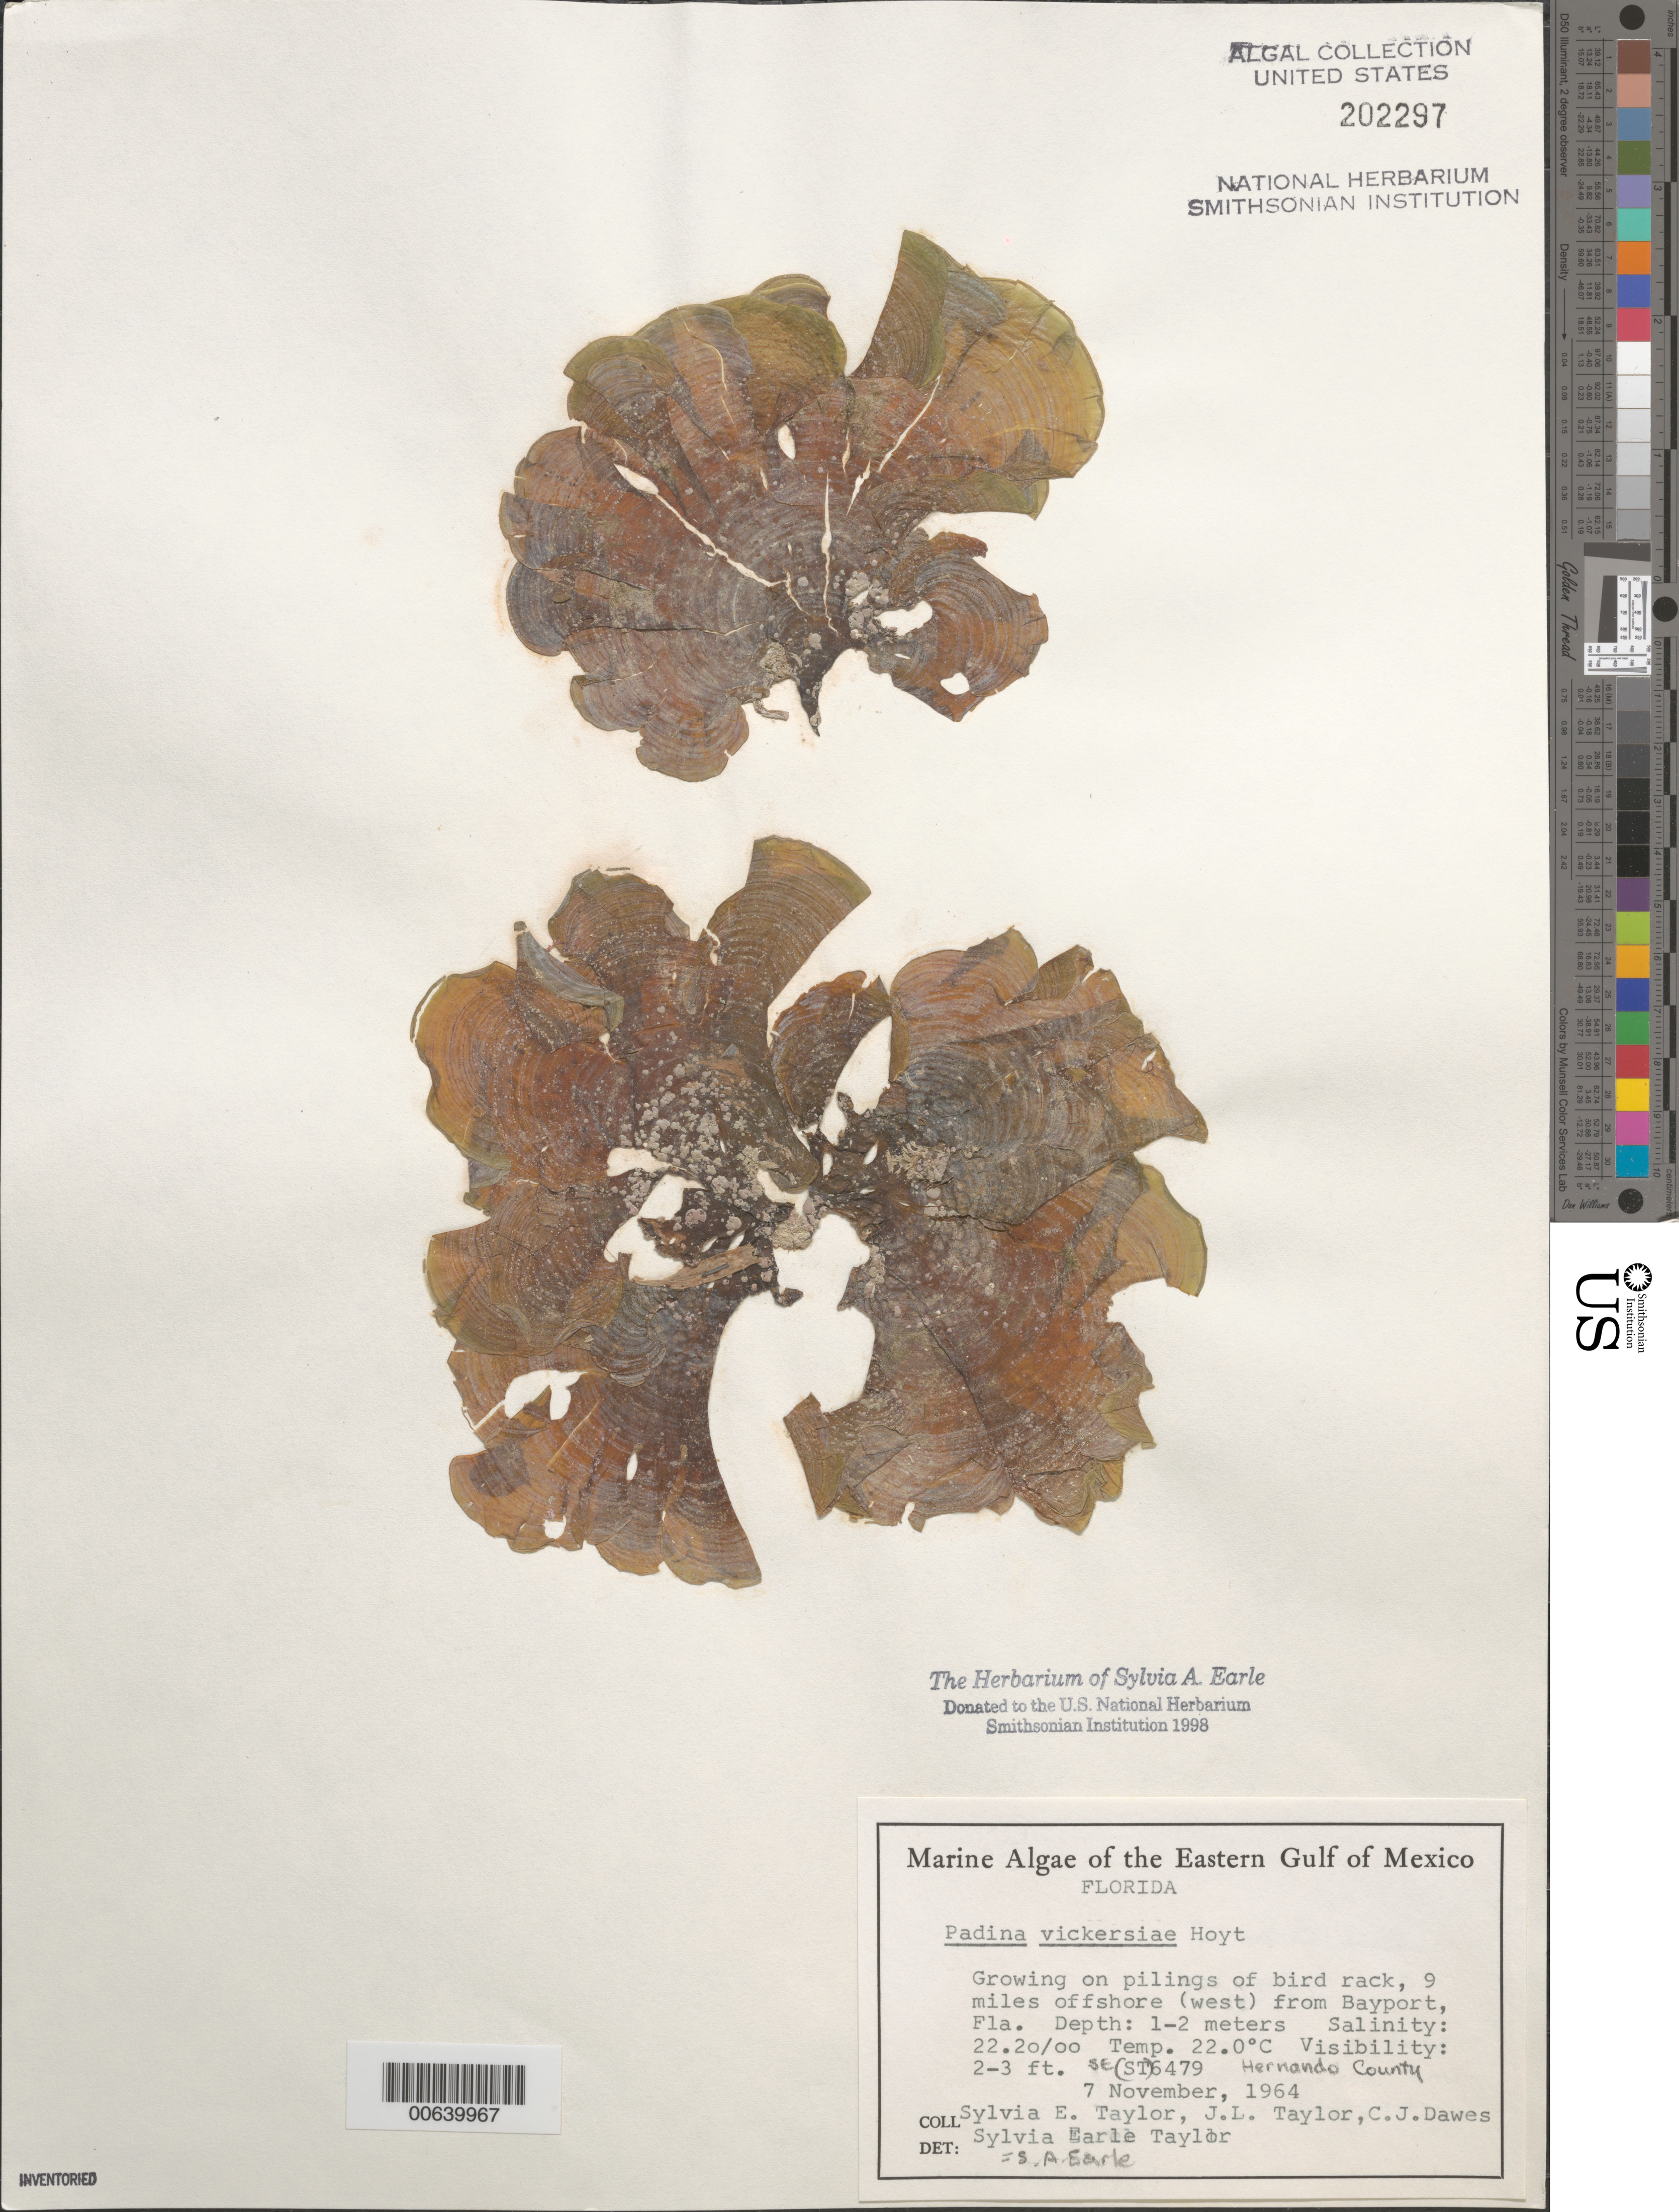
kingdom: Chromista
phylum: Ochrophyta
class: Phaeophyceae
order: Dictyotales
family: Dictyotaceae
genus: Padina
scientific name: Padina gymnospora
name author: (Kütz.) O.G. Sond.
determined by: Algae name updating Project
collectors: S. A. Earle, J. L. Taylor & C. Dawes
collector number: SE 6479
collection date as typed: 07 Nov 1964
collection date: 1964-11-07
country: United States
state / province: Florida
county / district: Hernando County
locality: Near bird rack 9 miles off (west of) Bayport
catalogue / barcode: US 202297